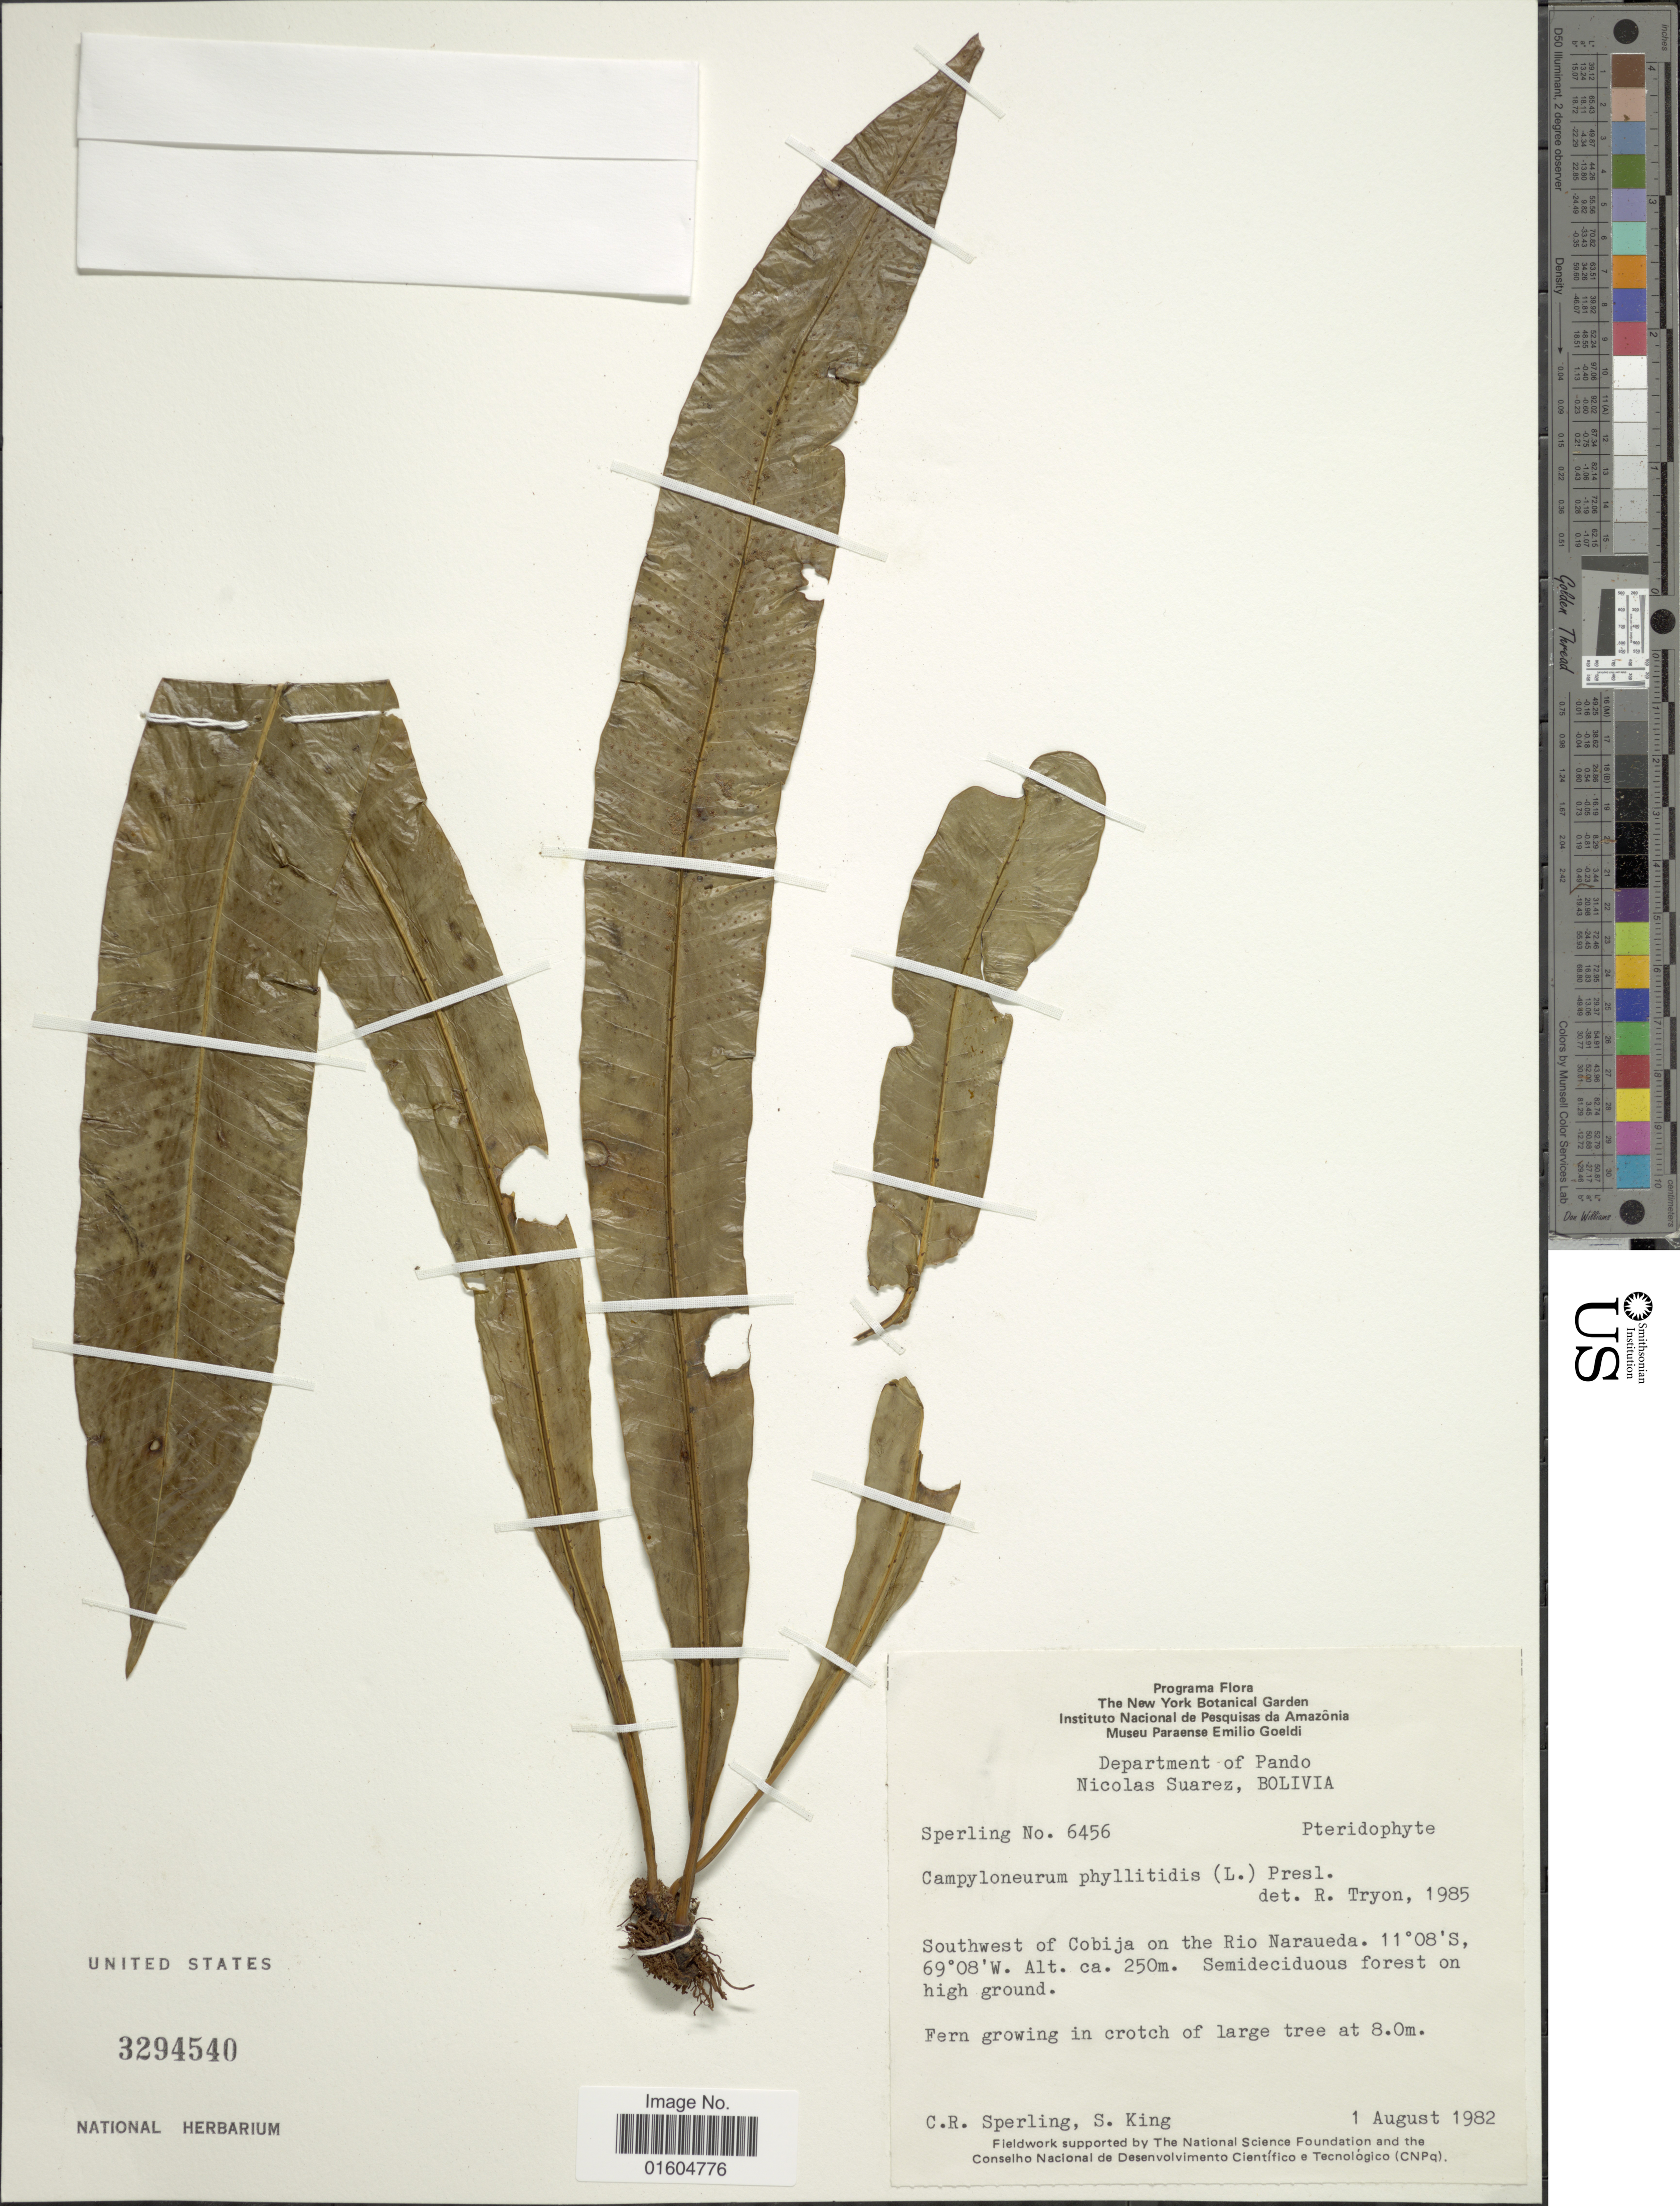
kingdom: Plantae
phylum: Tracheophyta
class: Polypodiopsida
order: Polypodiales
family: Polypodiaceae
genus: Campyloneurum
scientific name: Campyloneurum phyllitidis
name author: (L.) C. Presl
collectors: C. R. Sperling & S. King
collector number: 6456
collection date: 1982-08-01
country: Bolivia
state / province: Pando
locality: Department of Pando. Nicolas Suarez, Bolivia. Southwest of Cobija on the Rio Naraueda. Semideciduous forest on high ground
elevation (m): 250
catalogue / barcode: US 3294540